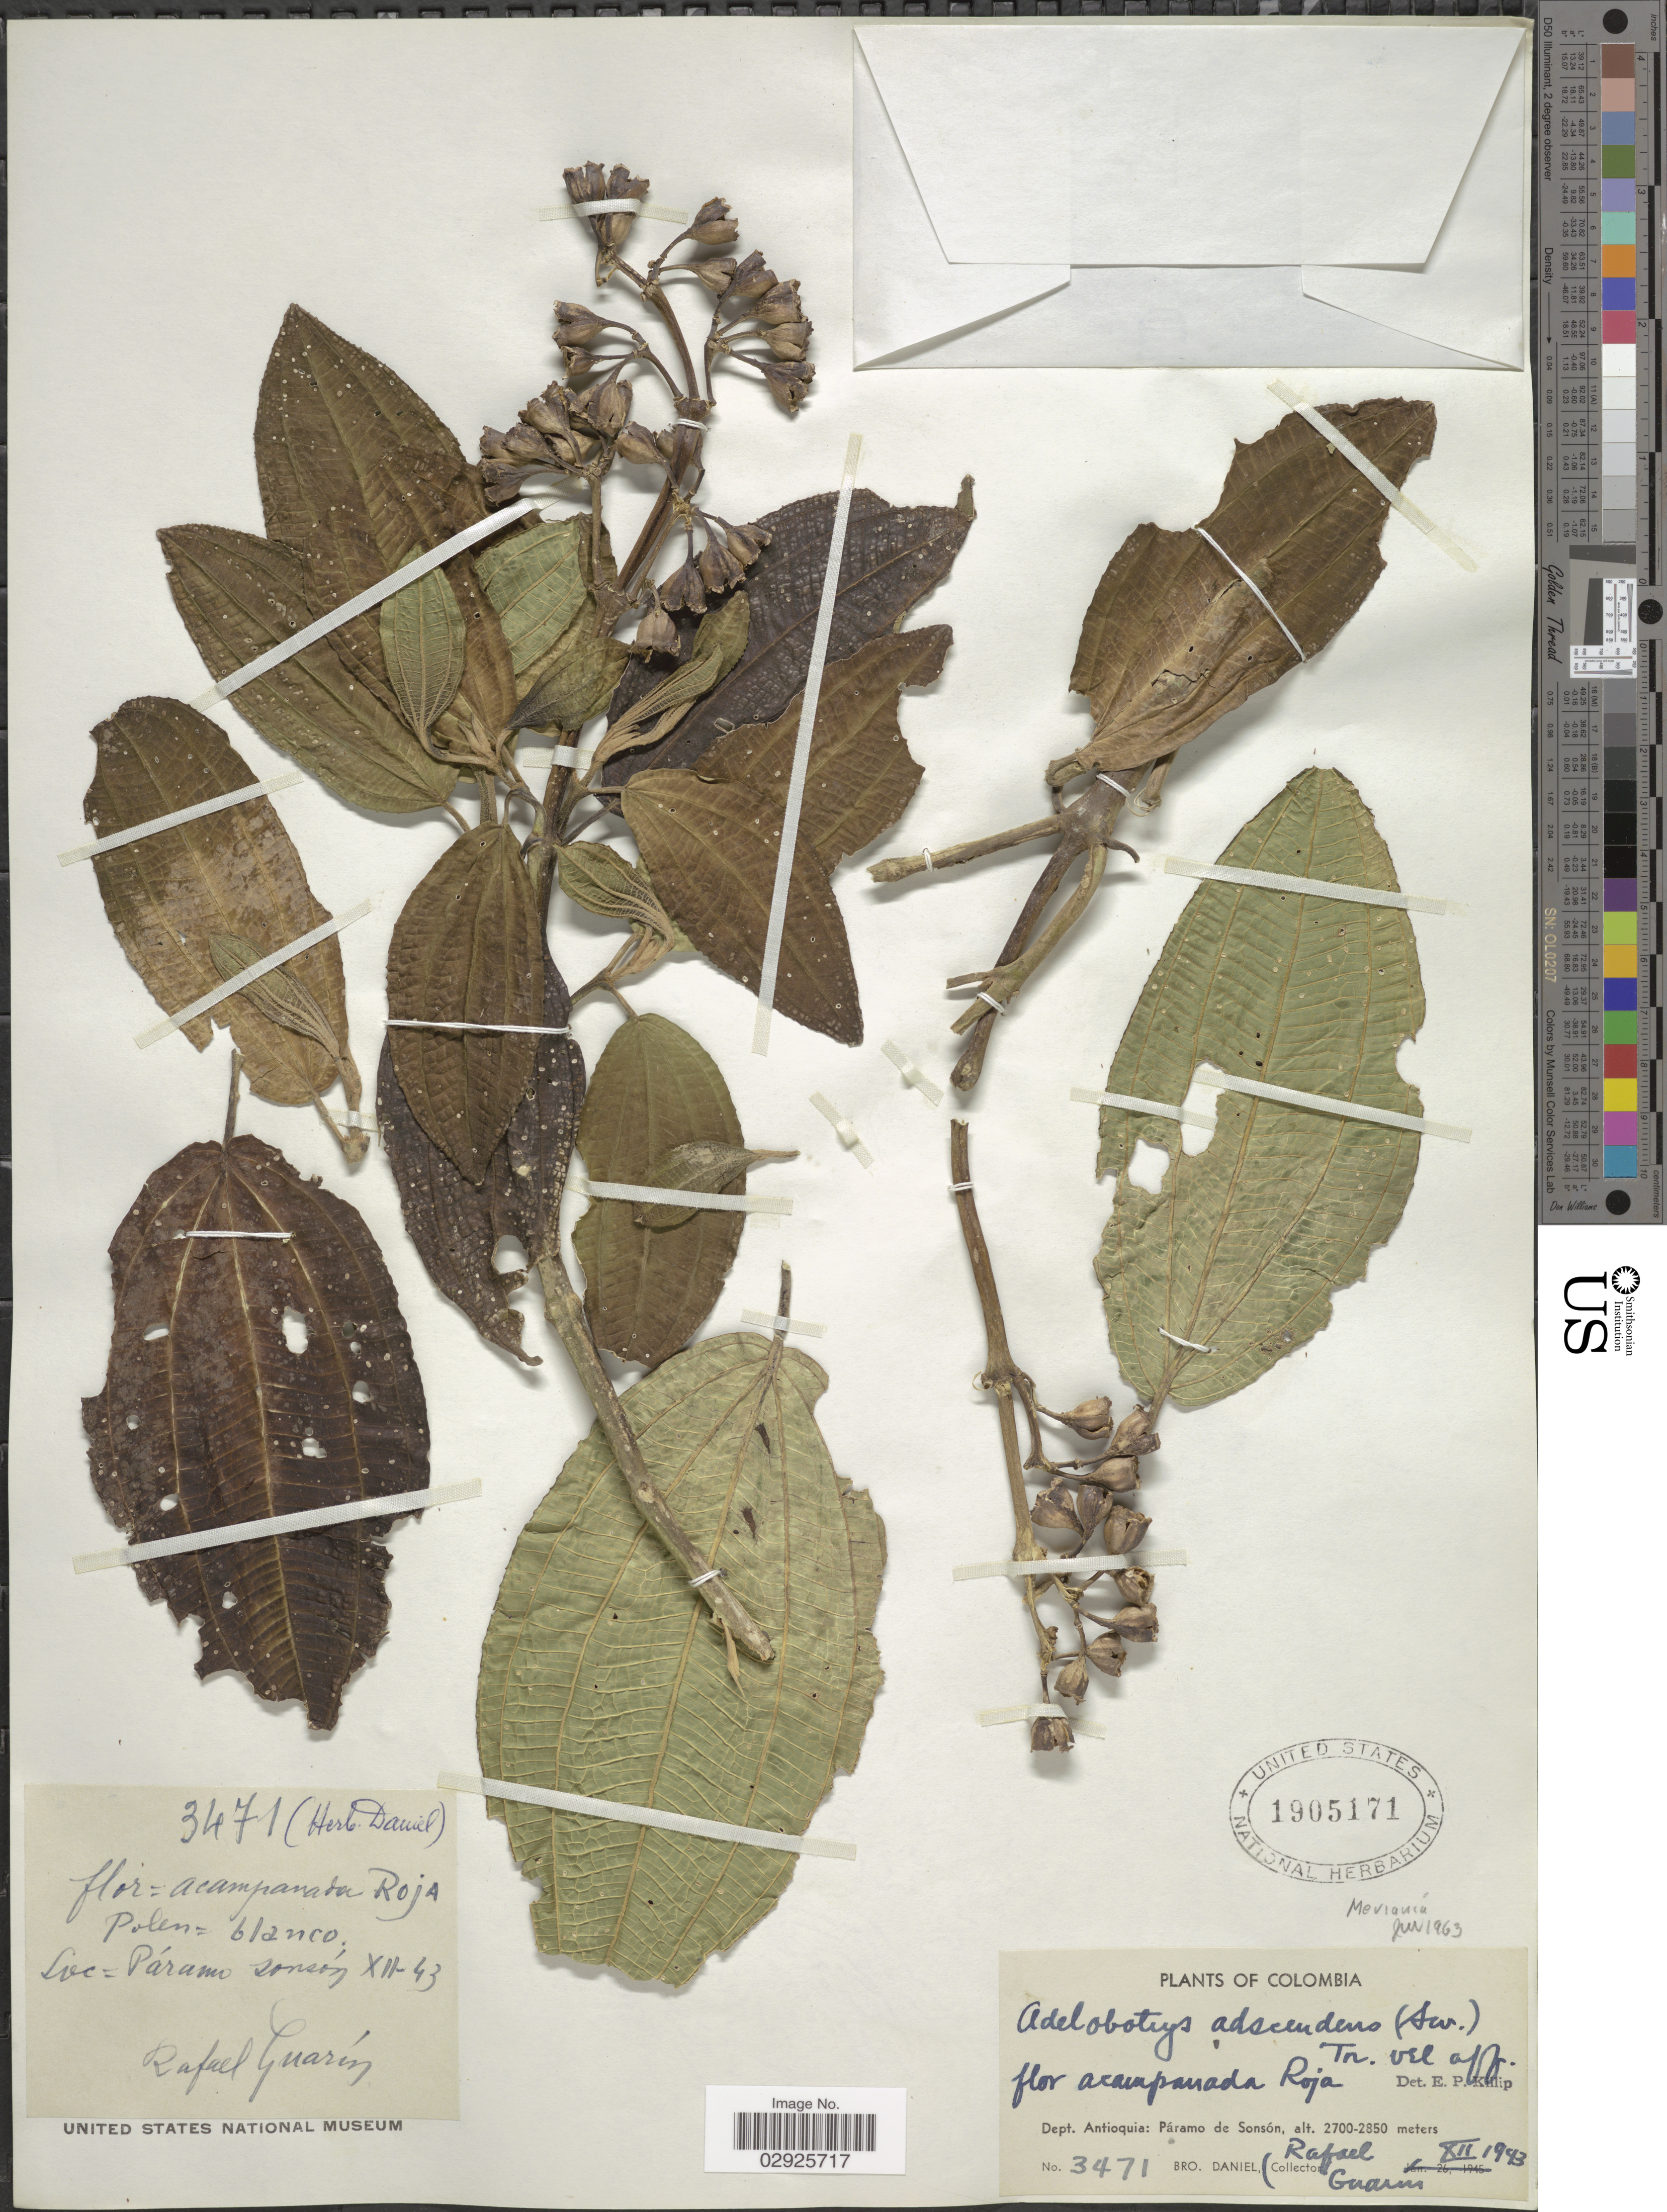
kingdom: Plantae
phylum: Tracheophyta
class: Magnoliopsida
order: Myrtales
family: Melastomataceae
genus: Meriania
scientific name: Meriania sp.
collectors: Bro. Daniel & R. Guarin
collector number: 3471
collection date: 1943-12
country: Colombia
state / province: Antioquia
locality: Dept. Antioquia: Páramo de Sonsón.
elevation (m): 2700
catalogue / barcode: US 1905171